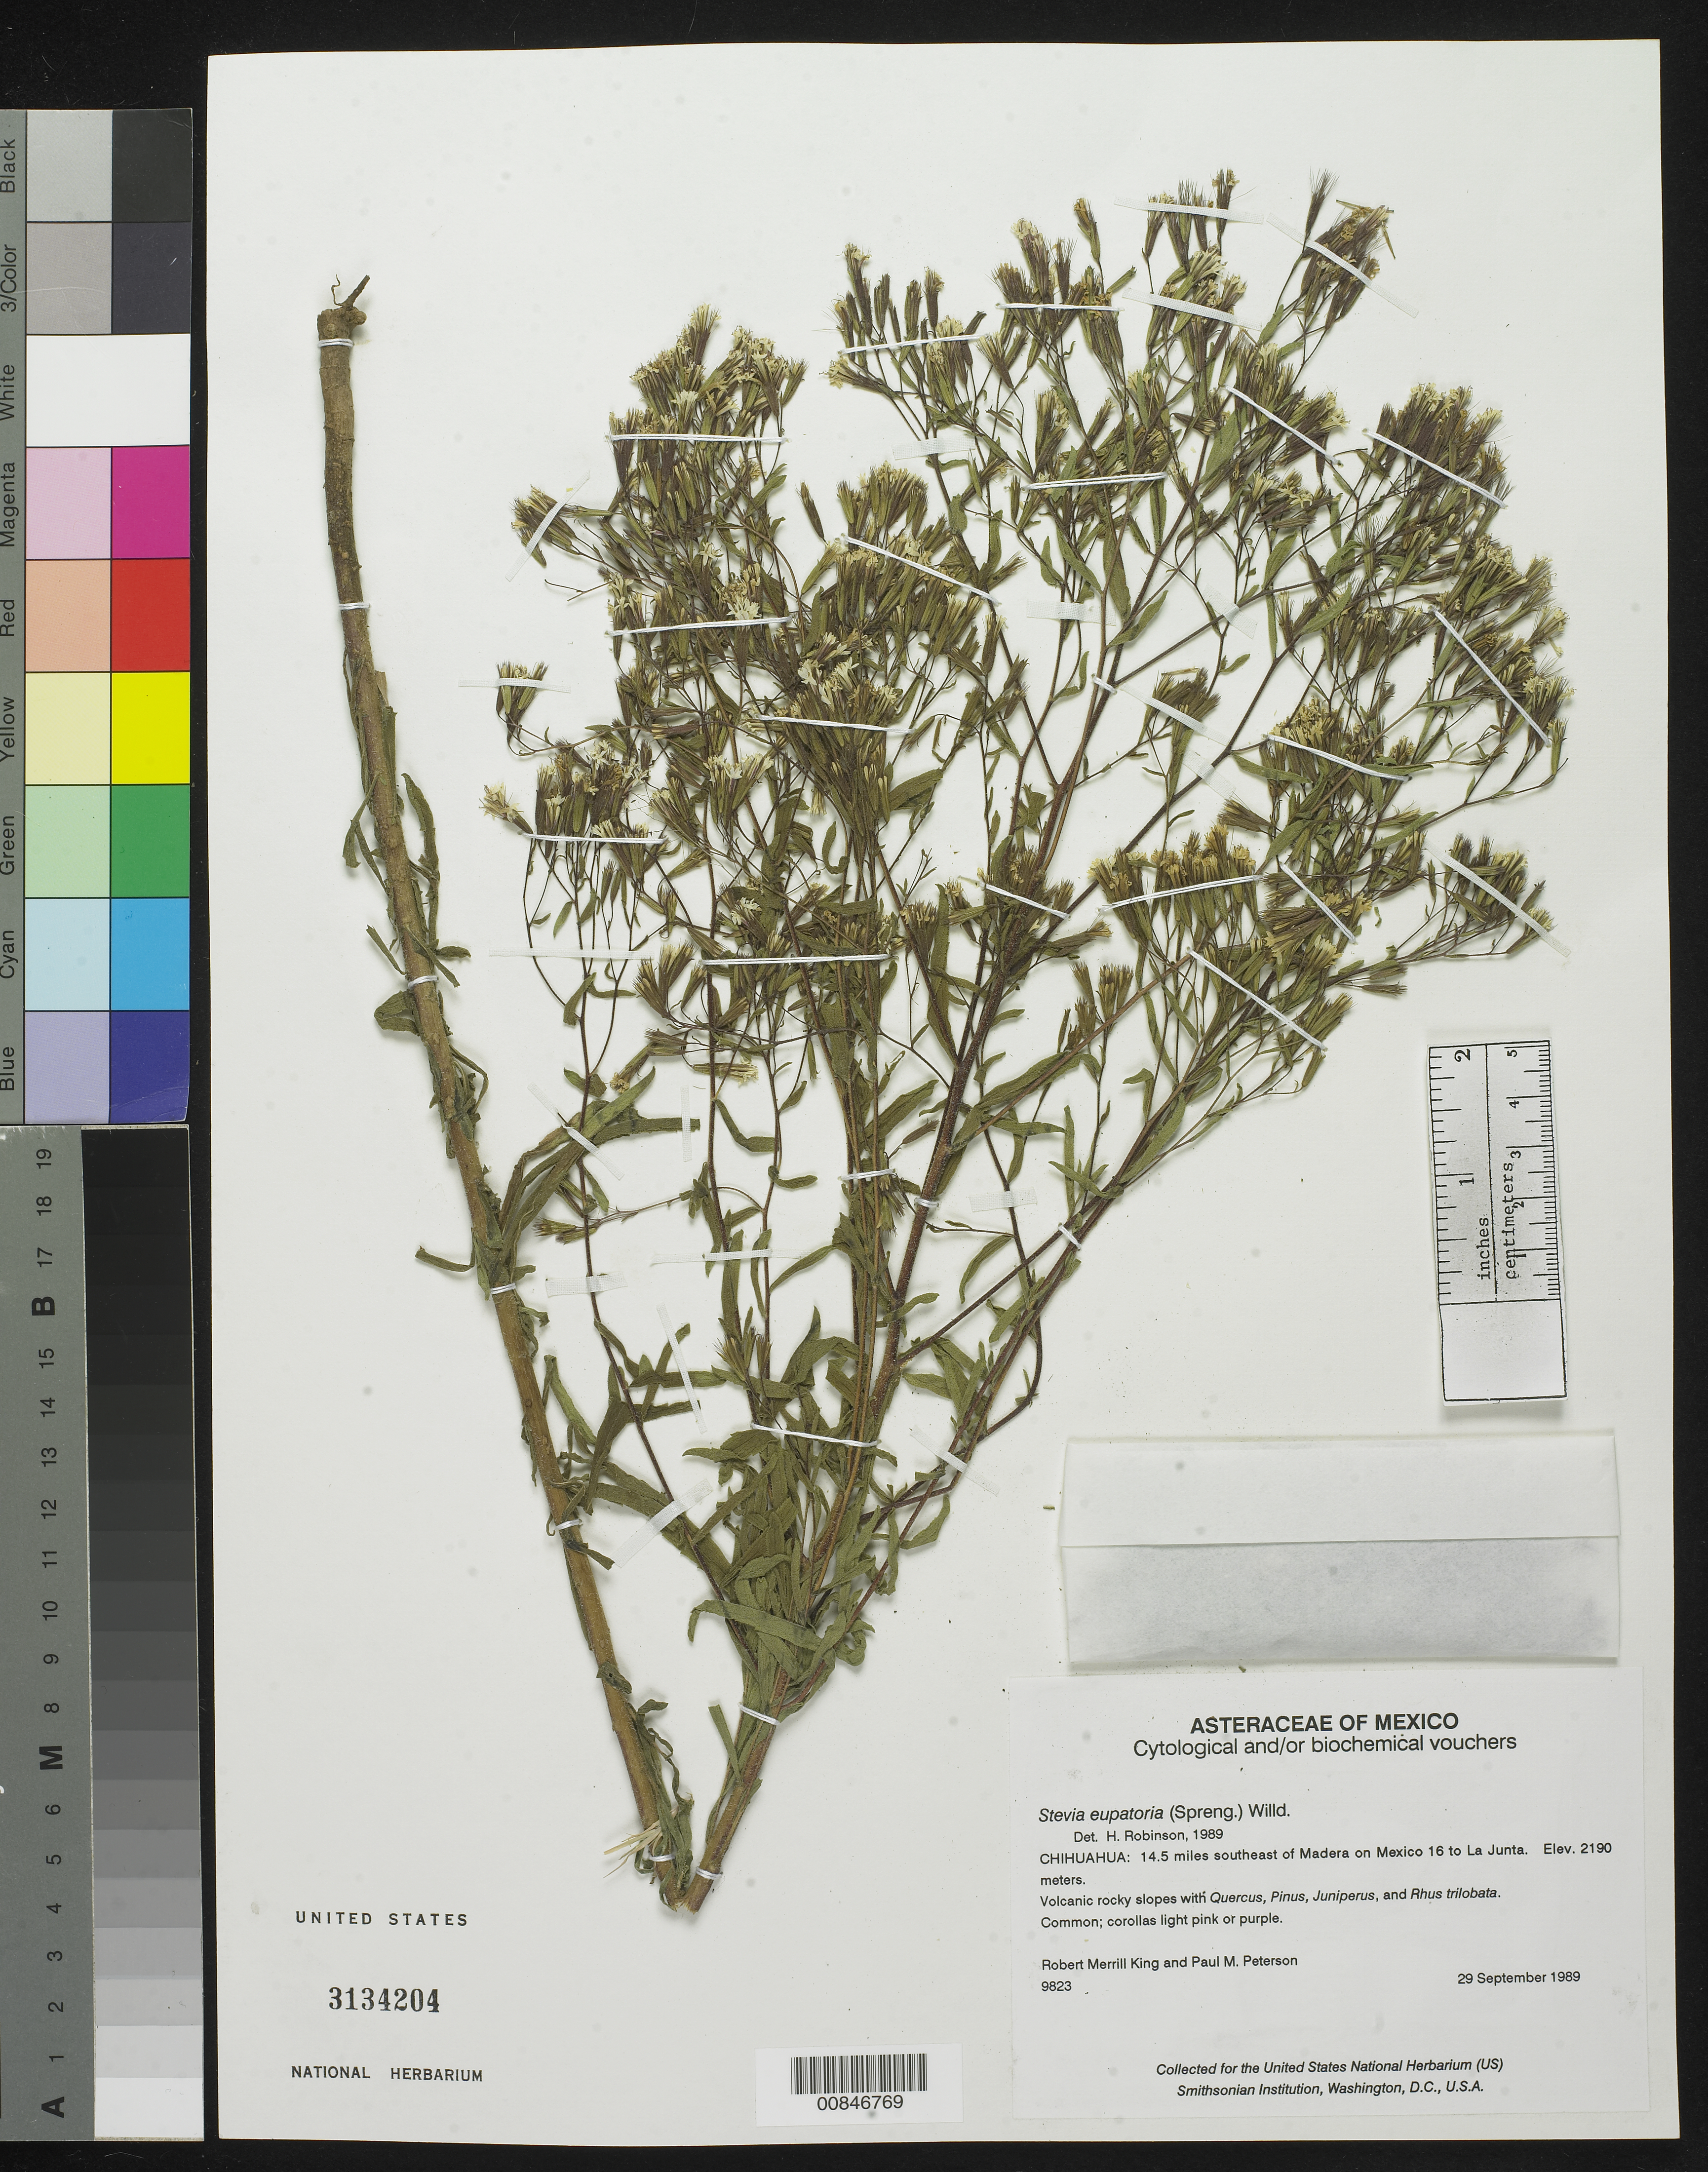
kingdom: Plantae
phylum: Tracheophyta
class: Magnoliopsida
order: Asterales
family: Asteraceae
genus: Stevia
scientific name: Stevia eupatoria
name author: (Spreng.) Willd.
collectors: R. M. King & P. M. Peterson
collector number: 9823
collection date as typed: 29 Sep 1989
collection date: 1989-09-29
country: Mexico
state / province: Chihuahua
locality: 14.5 miles southeast of Madera on Mexico 16 to La Junta.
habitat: Volcanic rocky slopes with Quercus, Pinus, Juniperus and Rhus trilobata.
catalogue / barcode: US 3134204